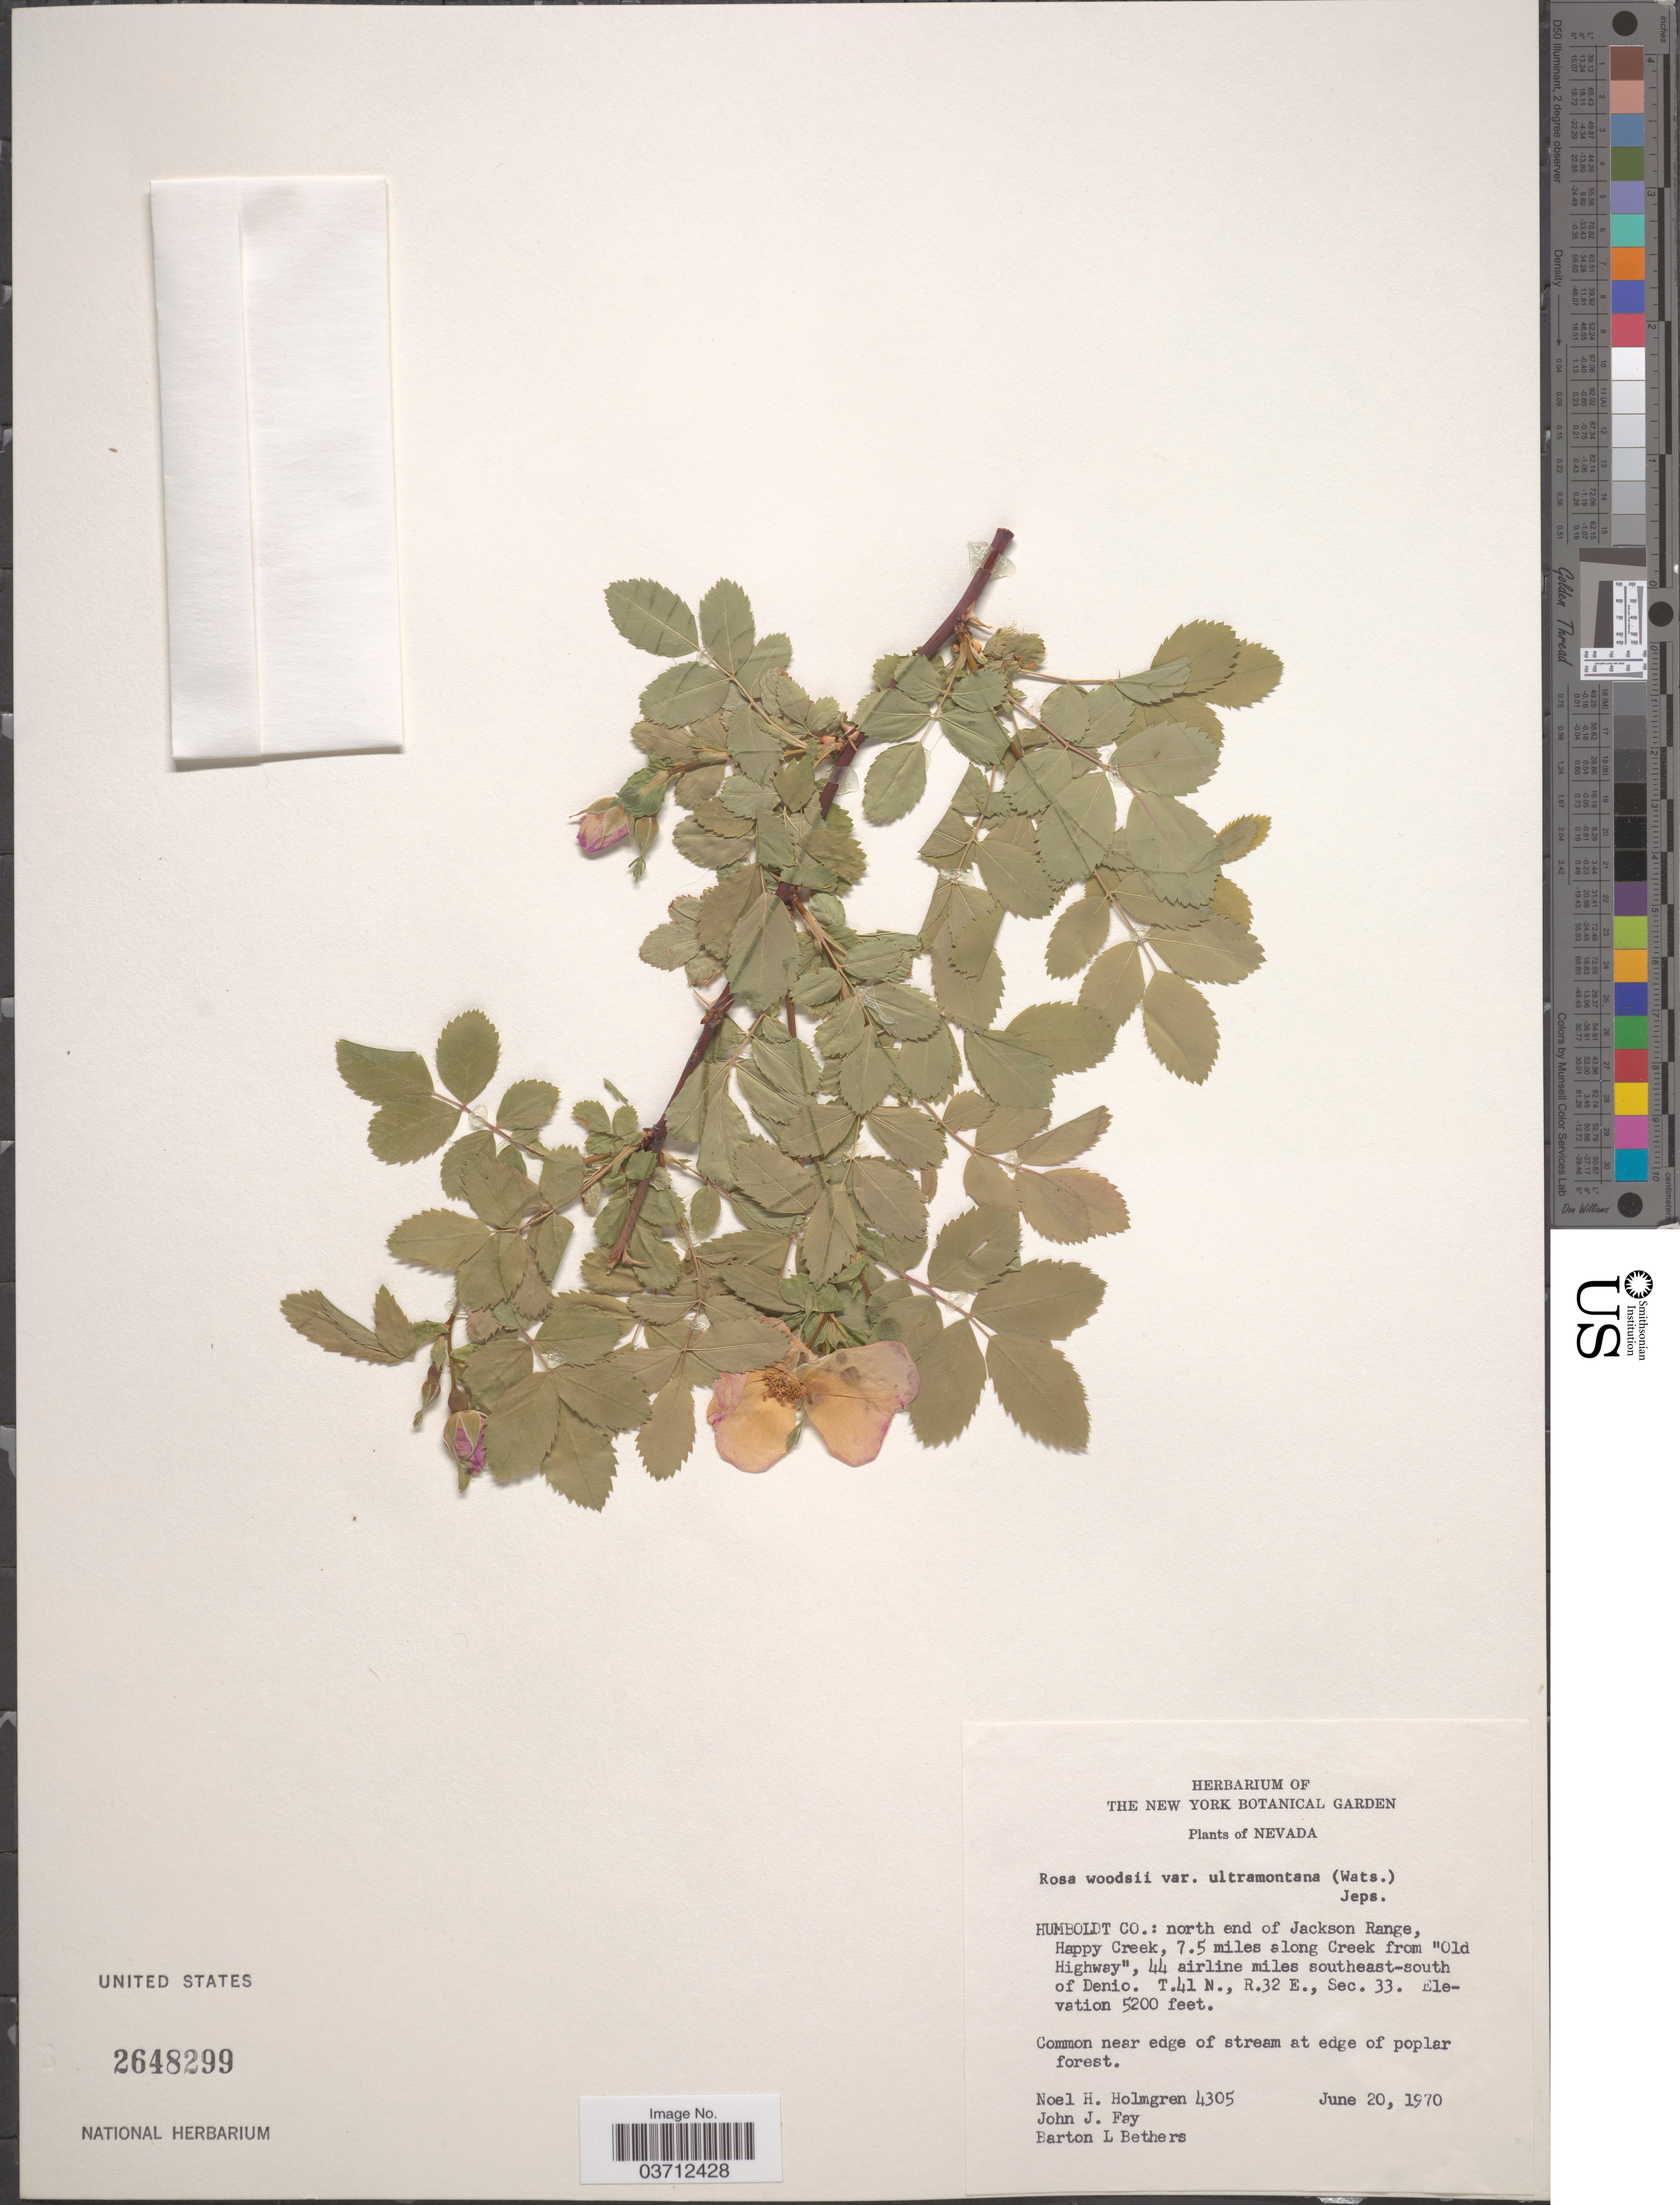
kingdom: Plantae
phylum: Tracheophyta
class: Magnoliopsida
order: Rosales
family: Rosaceae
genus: Rosa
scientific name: Rosa woodsii var. ultramontana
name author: Lindl.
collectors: N. H. Holmgren, J. Fay & B. Bethers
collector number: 4305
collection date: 1970-06-20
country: United States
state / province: Nevada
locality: Humboldt Co.: north end of Jackson Range, Happy Creek, 7.5 miles along Creek from "Old Highway", 44 airline miles southeast-south of Denio. T.41 N., R. 32 E., Sec. 33. Near edge of stream at edge of poplar forest.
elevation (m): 1585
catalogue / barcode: US 2648299